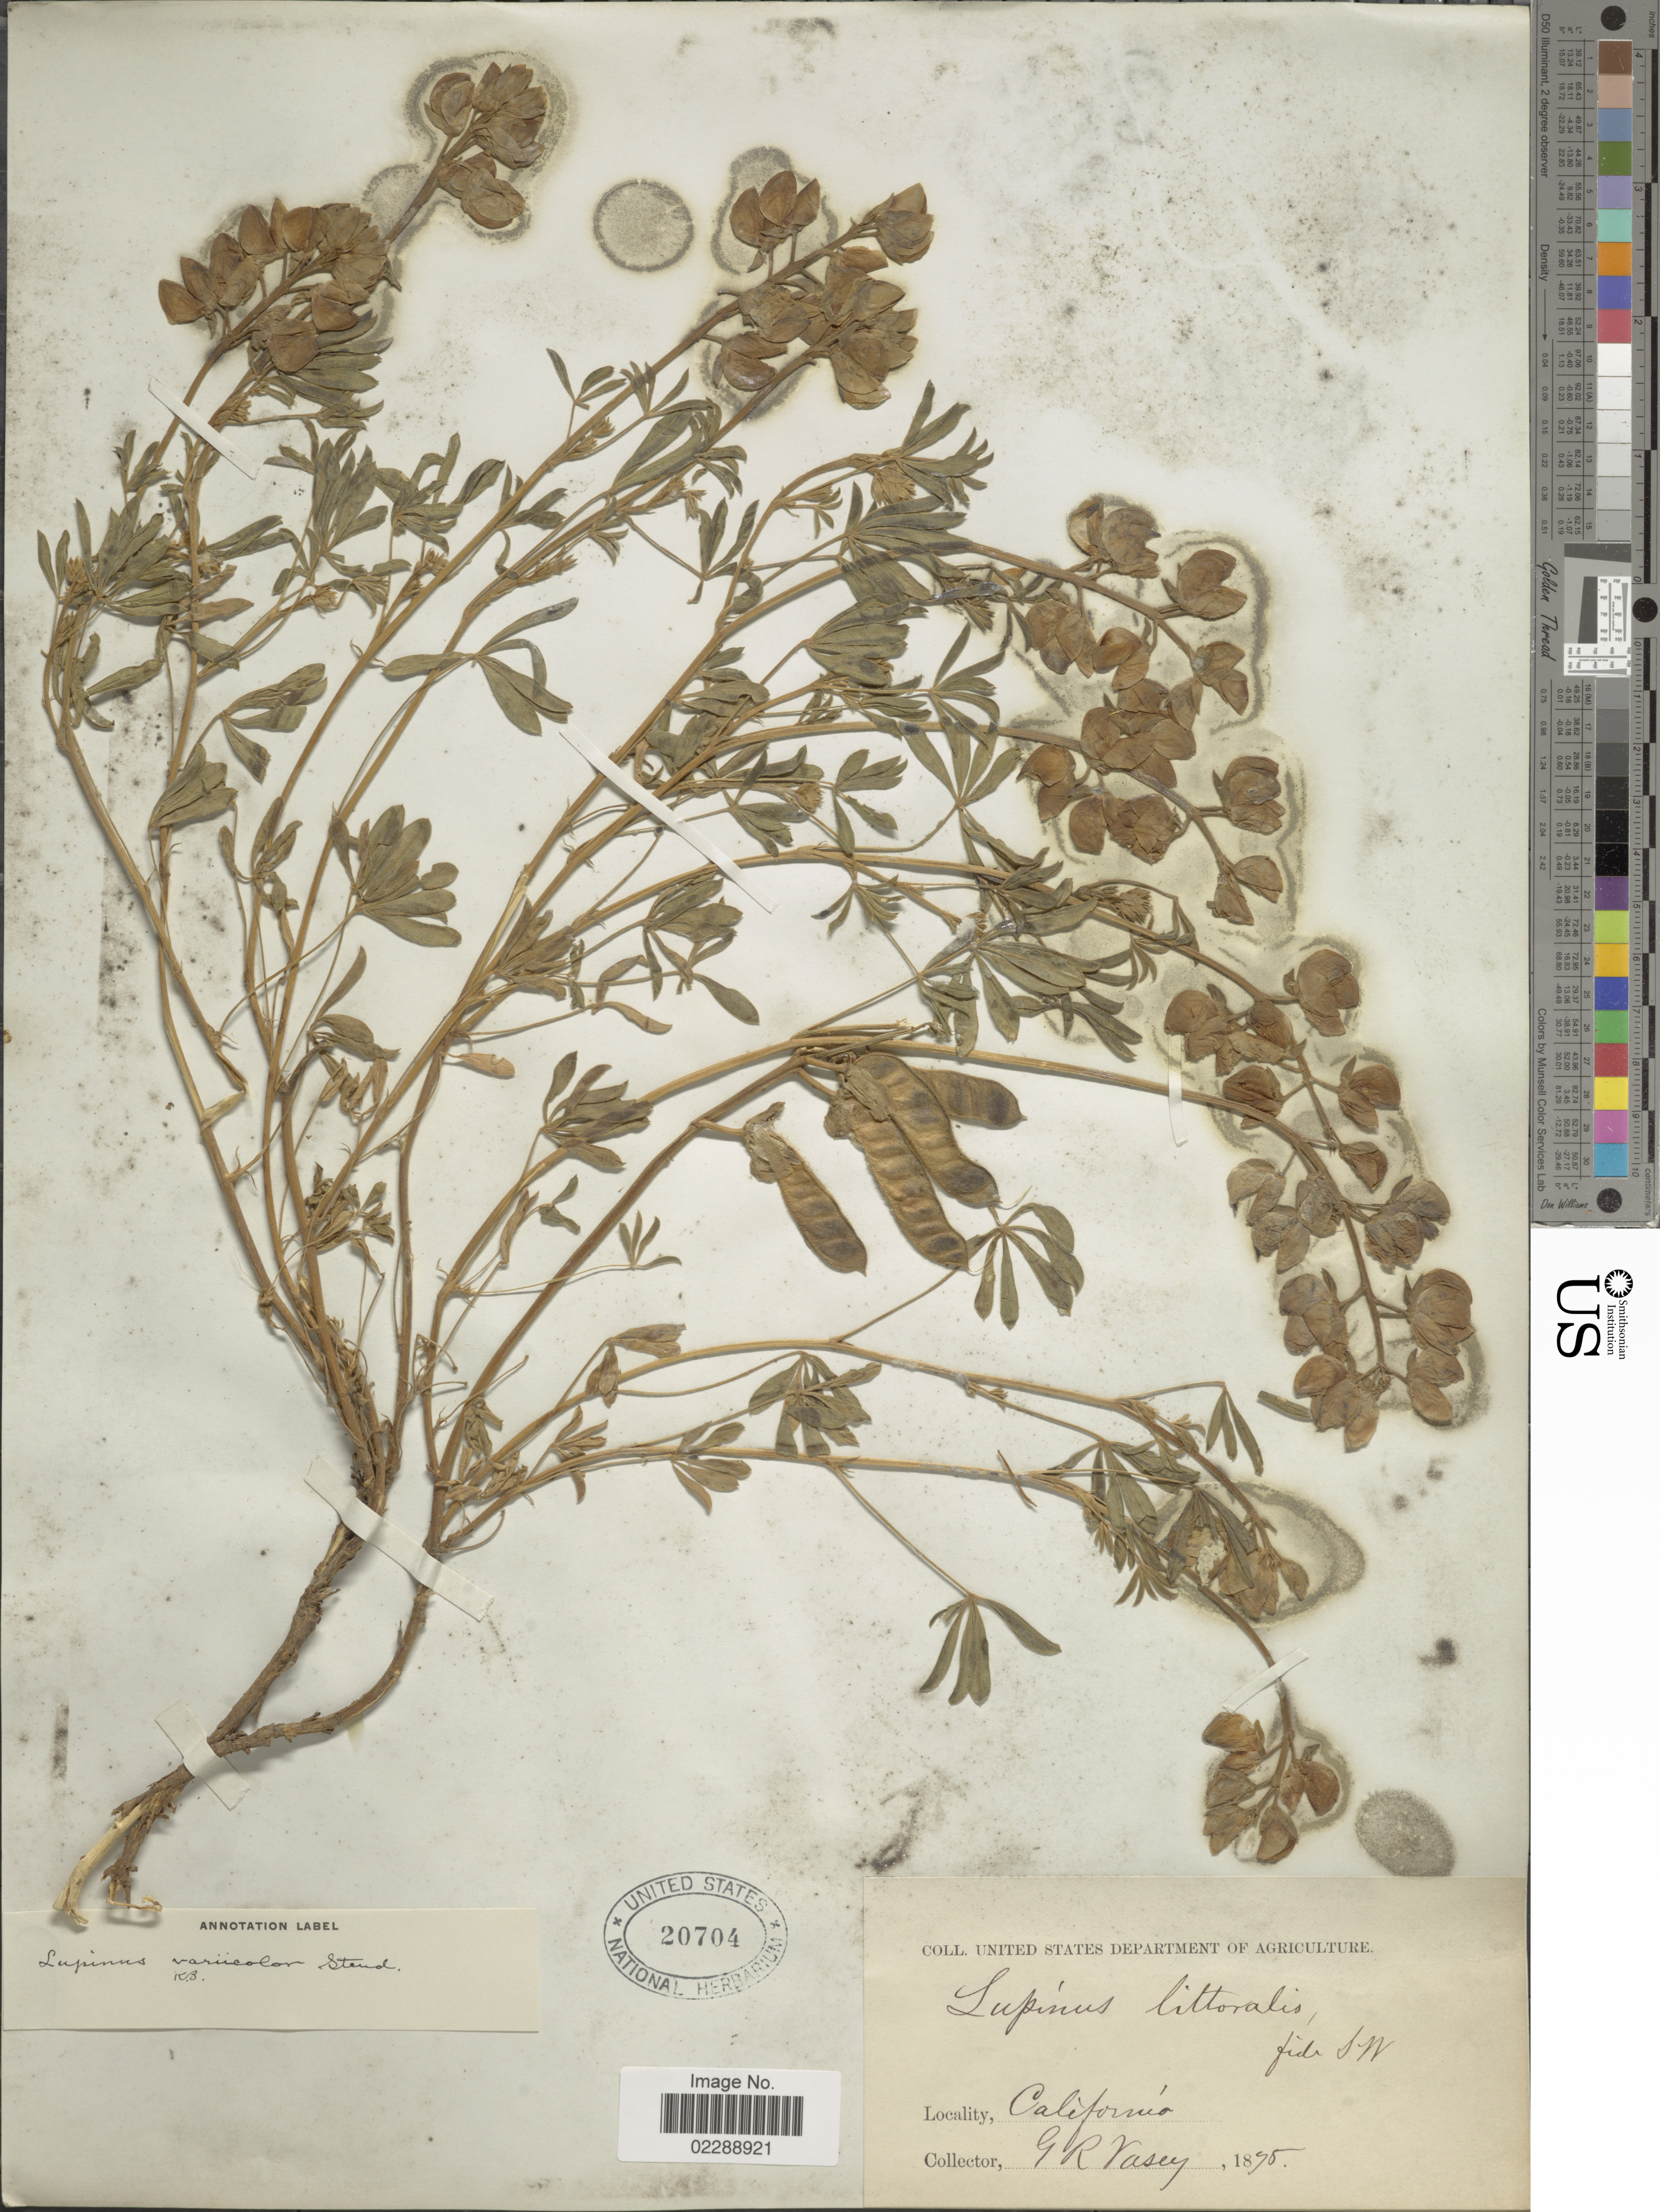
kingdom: Plantae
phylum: Tracheophyta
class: Magnoliopsida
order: Fabales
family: Fabaceae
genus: Lupinus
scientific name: Lupinus sp.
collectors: G. R. Vasey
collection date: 1895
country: United States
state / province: California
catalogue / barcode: US 20704